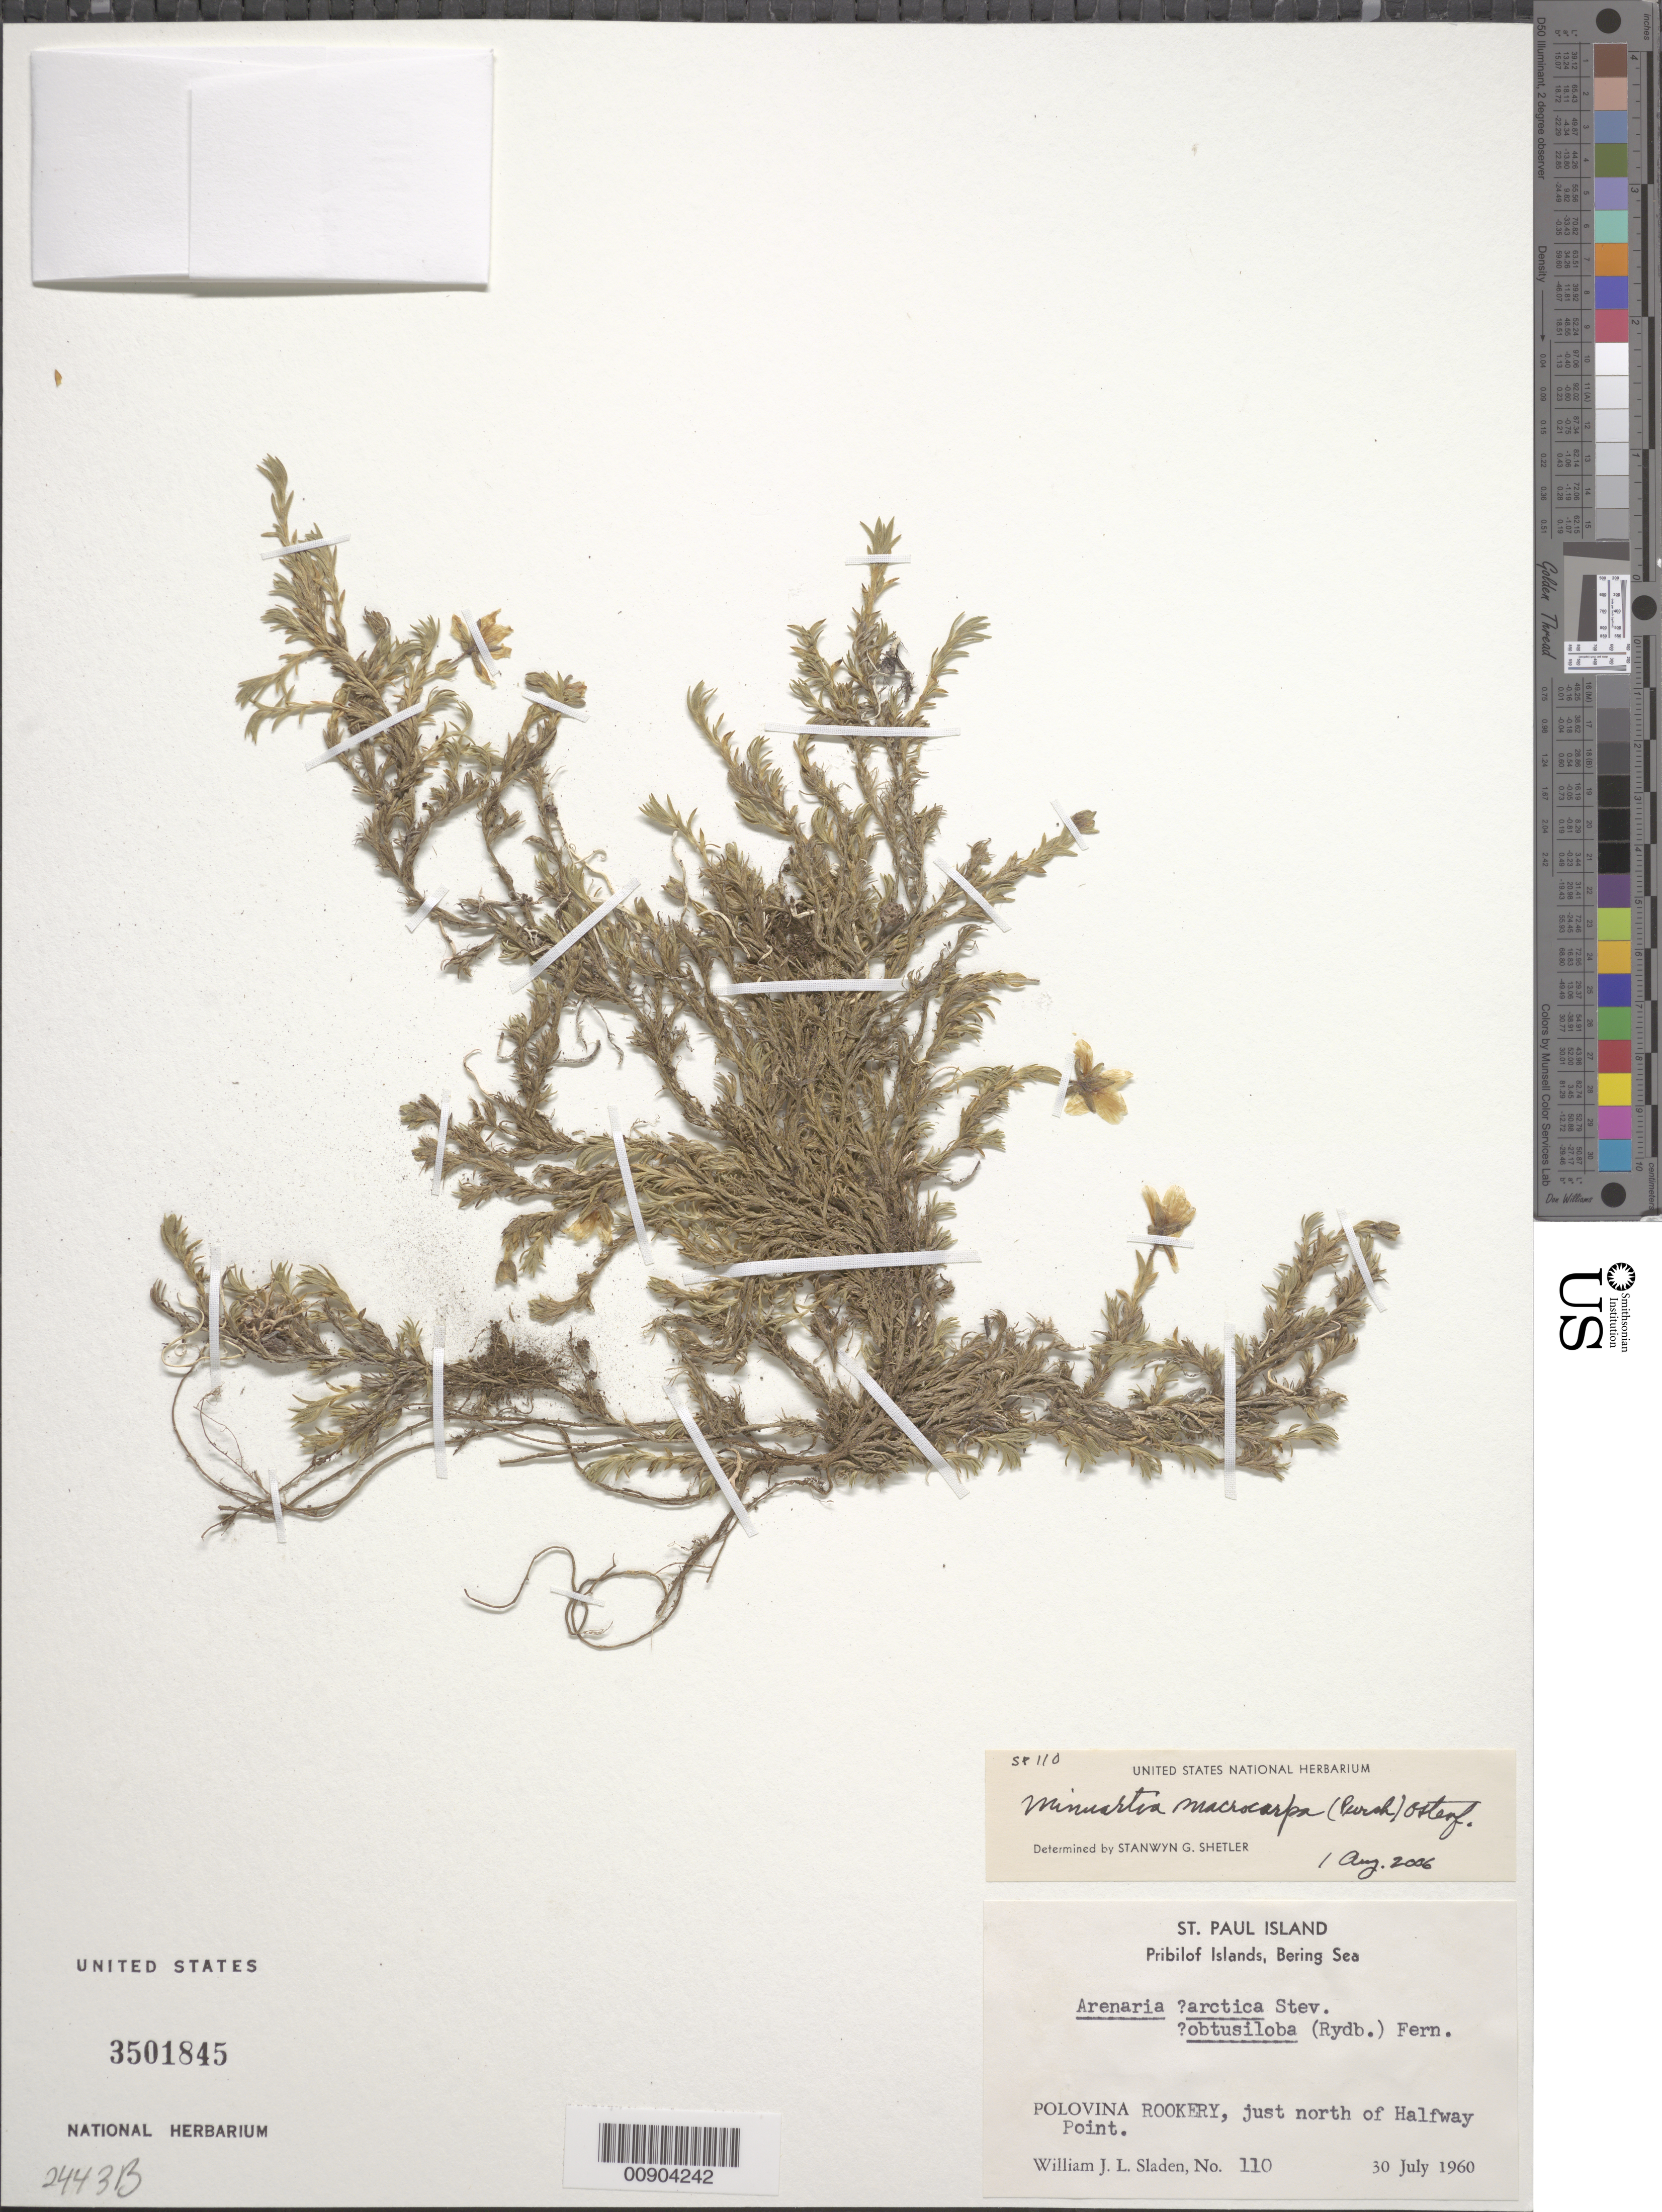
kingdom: Plantae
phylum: Tracheophyta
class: Magnoliopsida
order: Caryophyllales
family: Caryophyllaceae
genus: Pseudocherleria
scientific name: Pseudocherleria macrocarpa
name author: (Pursh) Dillenb. & Kadereit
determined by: U.S. National Herbarium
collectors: W. Sladen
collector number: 110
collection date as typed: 30 Jul 1960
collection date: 1960-07-30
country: United States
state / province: Alaska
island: St. Paul Island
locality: St. Paul Island. Polovina Rookery, just north of Halfway Point., Bering Sea, Pribilof Islands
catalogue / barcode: US 3501845